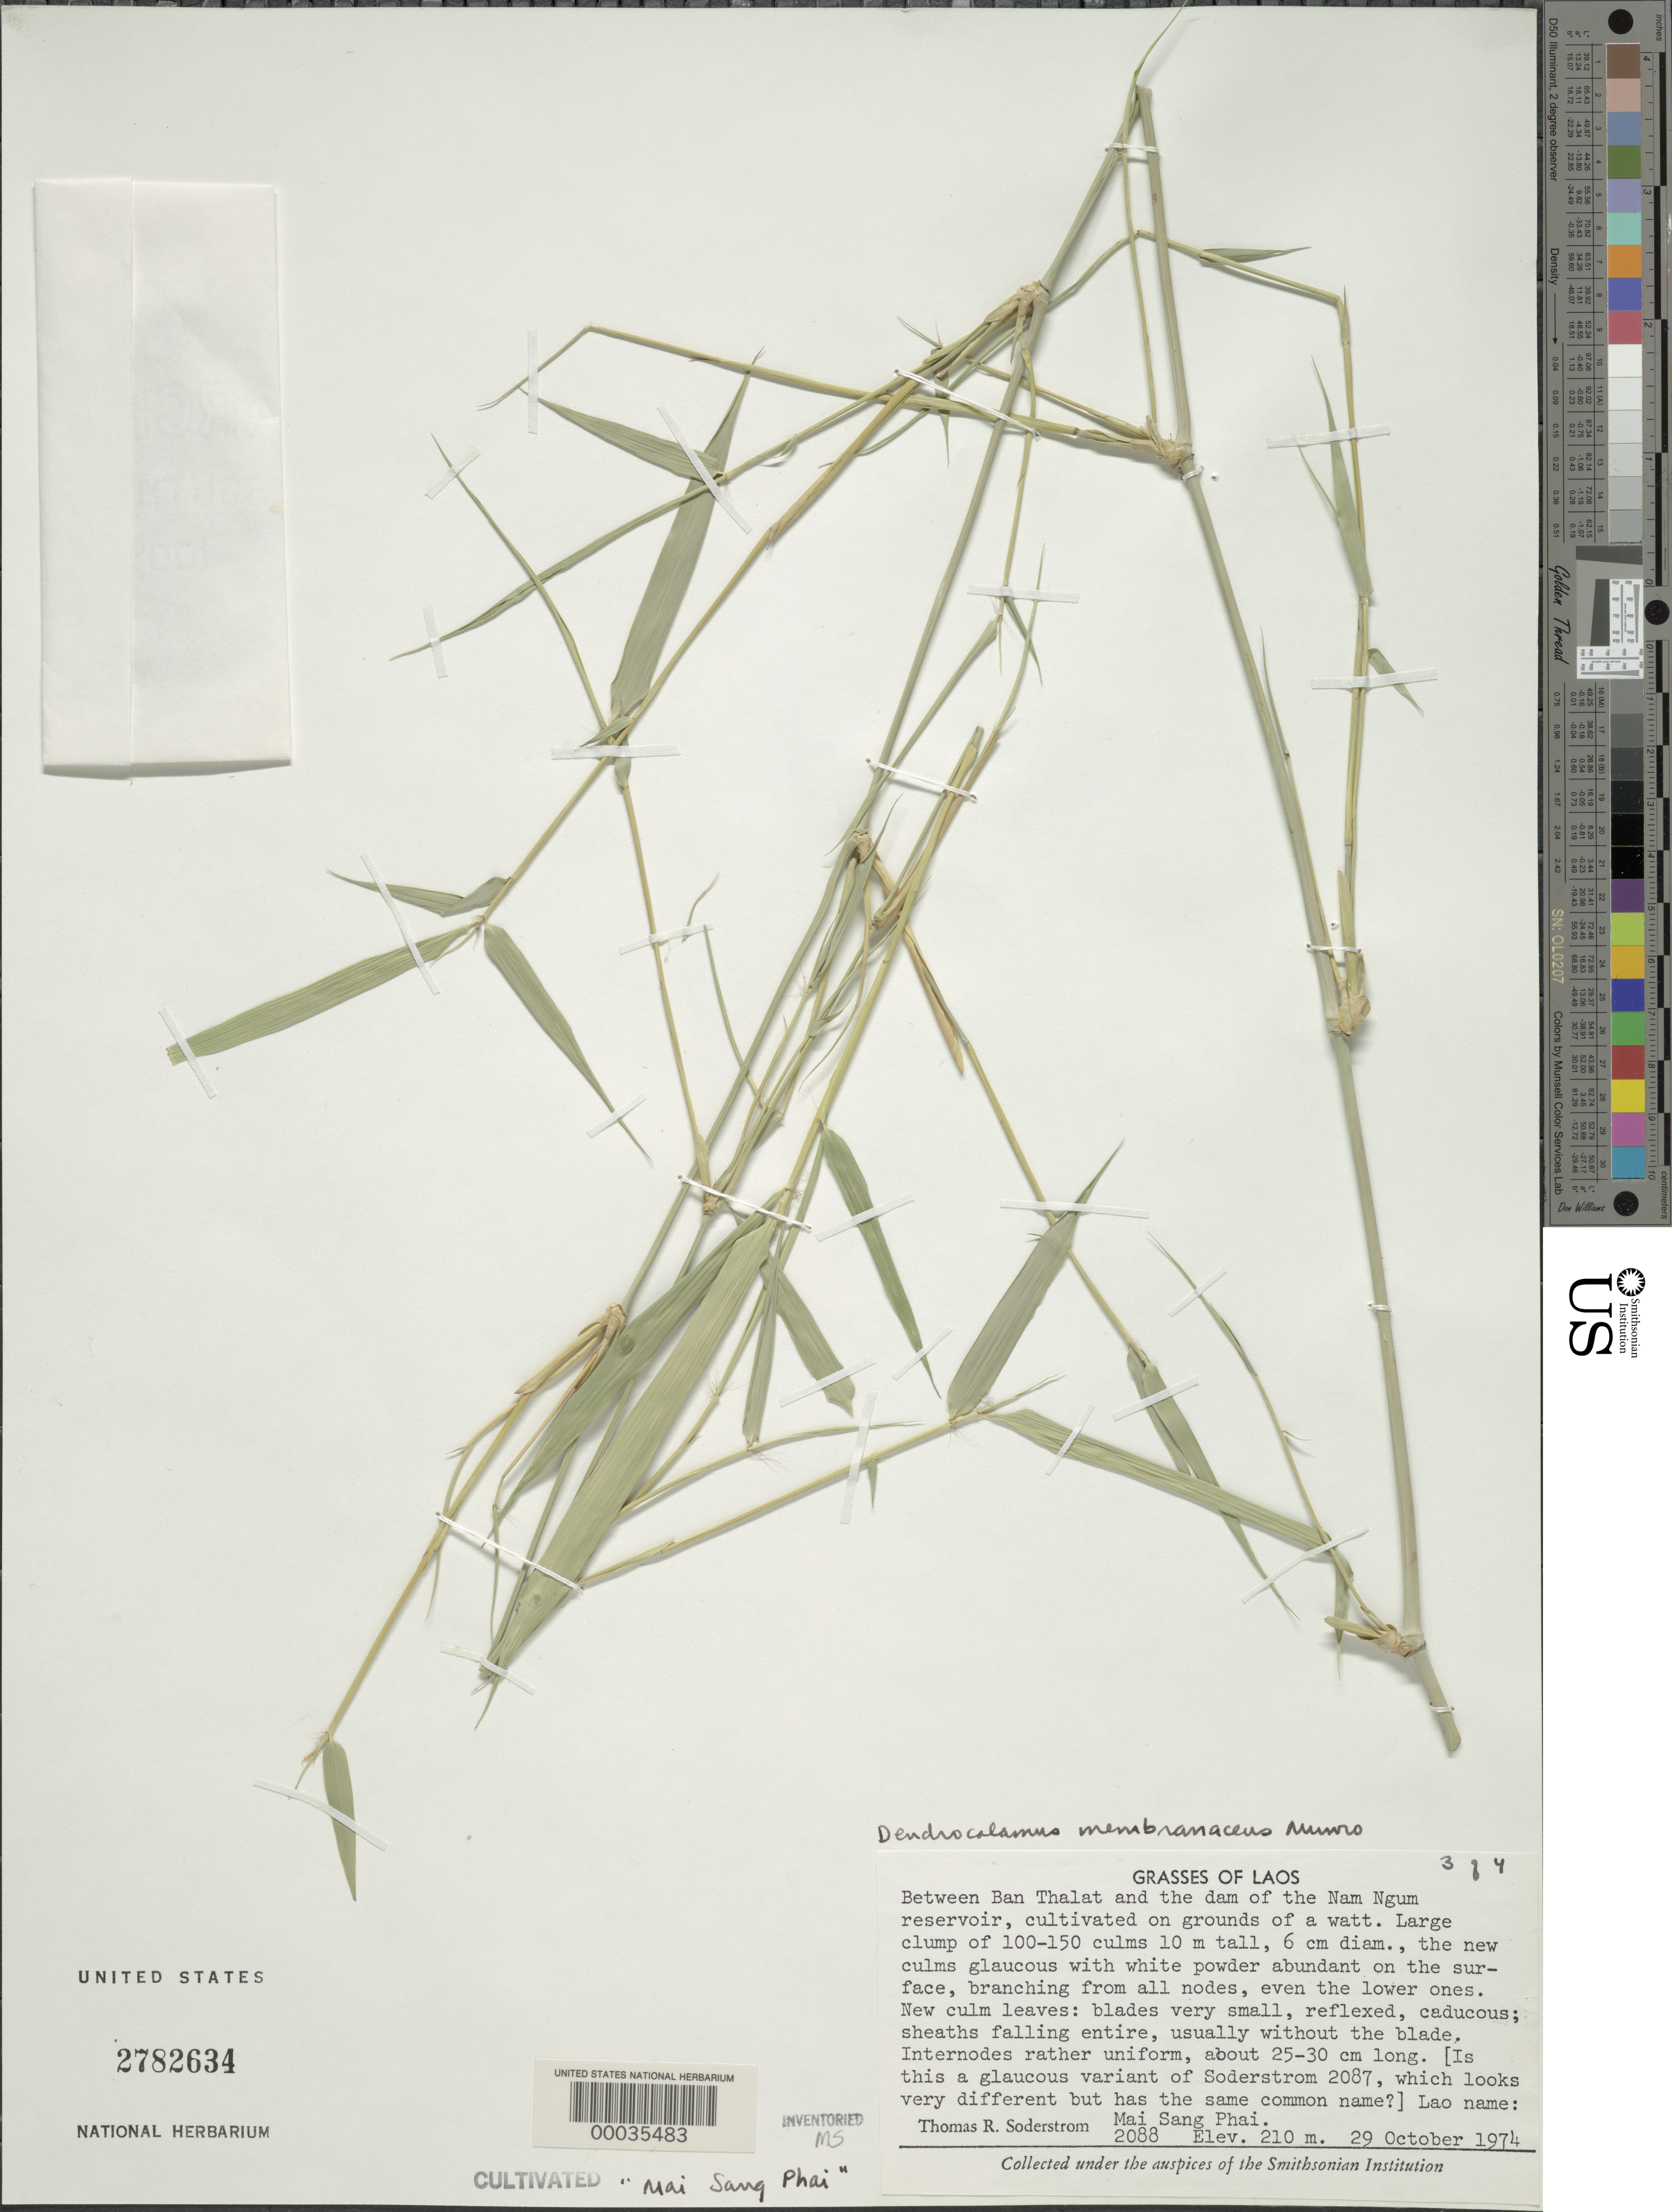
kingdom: Plantae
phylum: Tracheophyta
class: Liliopsida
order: Poales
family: Poaceae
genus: Dendrocalamus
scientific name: Dendrocalamus membranaceus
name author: Munro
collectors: T. R. Soderstrom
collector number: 2088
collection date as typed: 29 Oct 1974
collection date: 1974-10-29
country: Laos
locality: Ban Thalat, Nam Ngum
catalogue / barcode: US 2782634